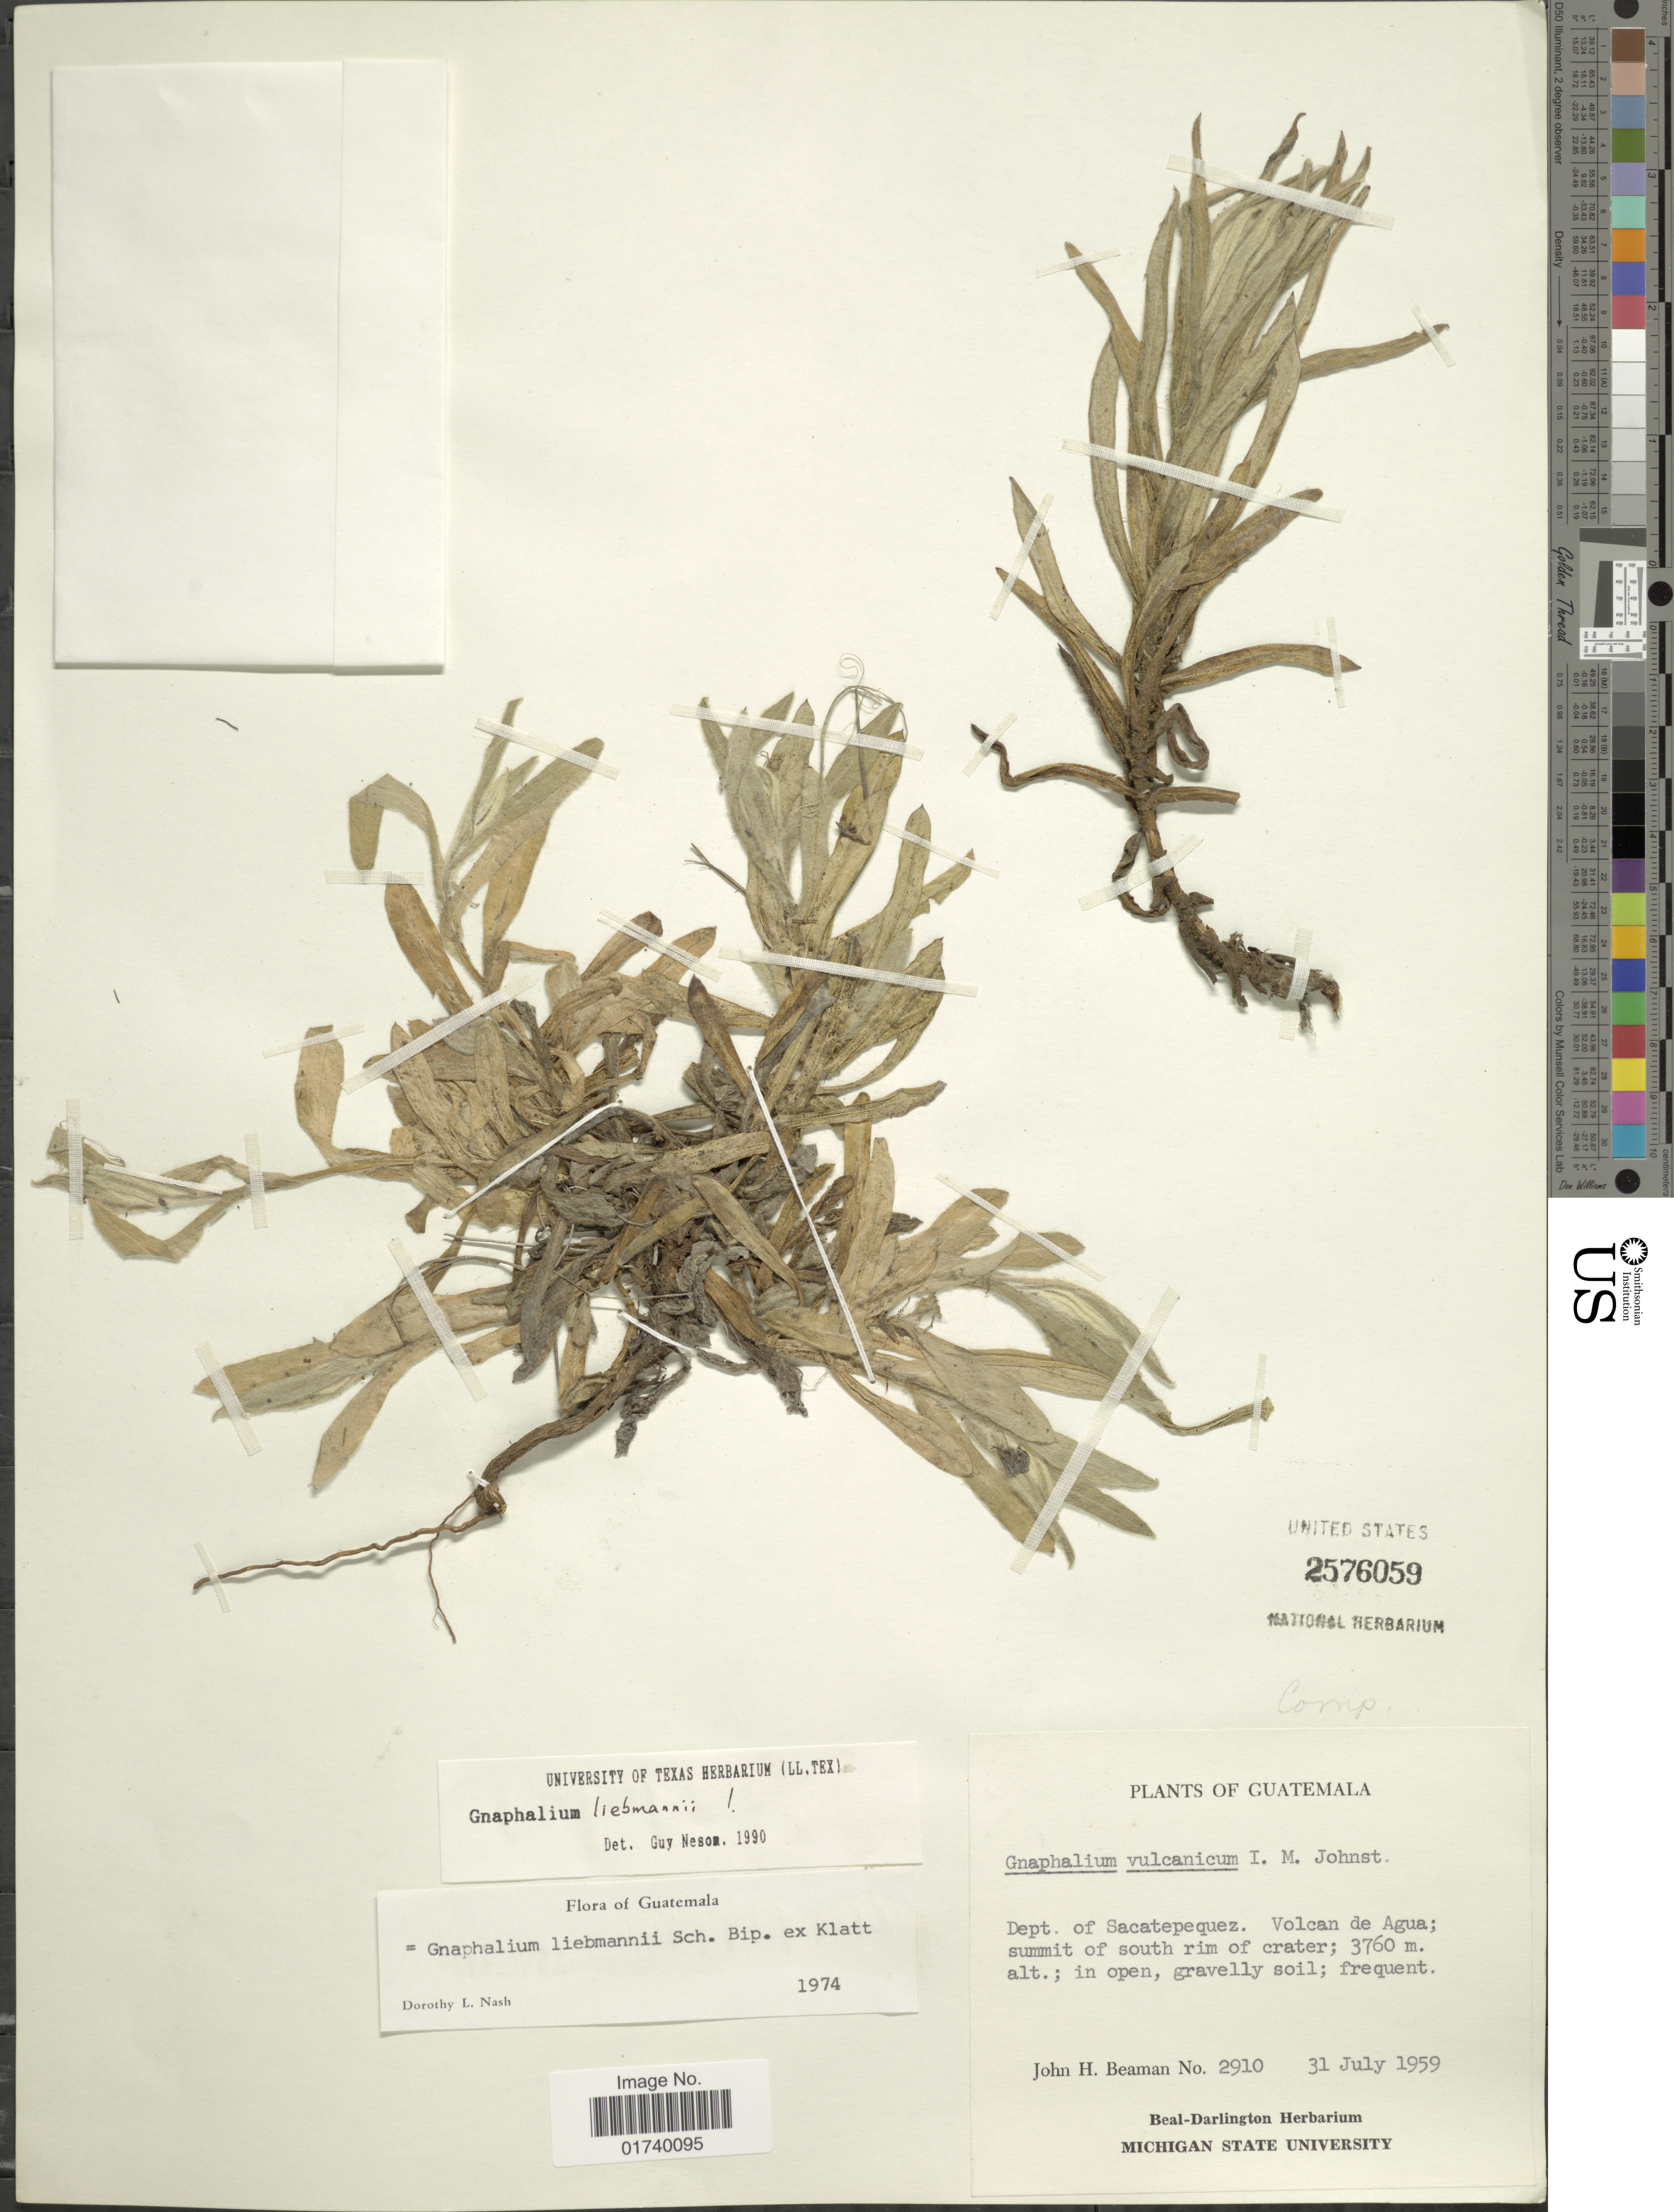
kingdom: Plantae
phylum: Tracheophyta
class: Magnoliopsida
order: Asterales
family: Asteraceae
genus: Pseudognaphalium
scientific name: Pseudognaphalium liebmannii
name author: (Sch. Bip. ex Klatt) Anderb.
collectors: J. H. Beaman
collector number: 2910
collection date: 1959-07-31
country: Guatemala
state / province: Sacatepéquez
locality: Dept of Sacatepequez, Volcan de Agua Summit of south rim of crater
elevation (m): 3760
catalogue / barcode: US 2576059